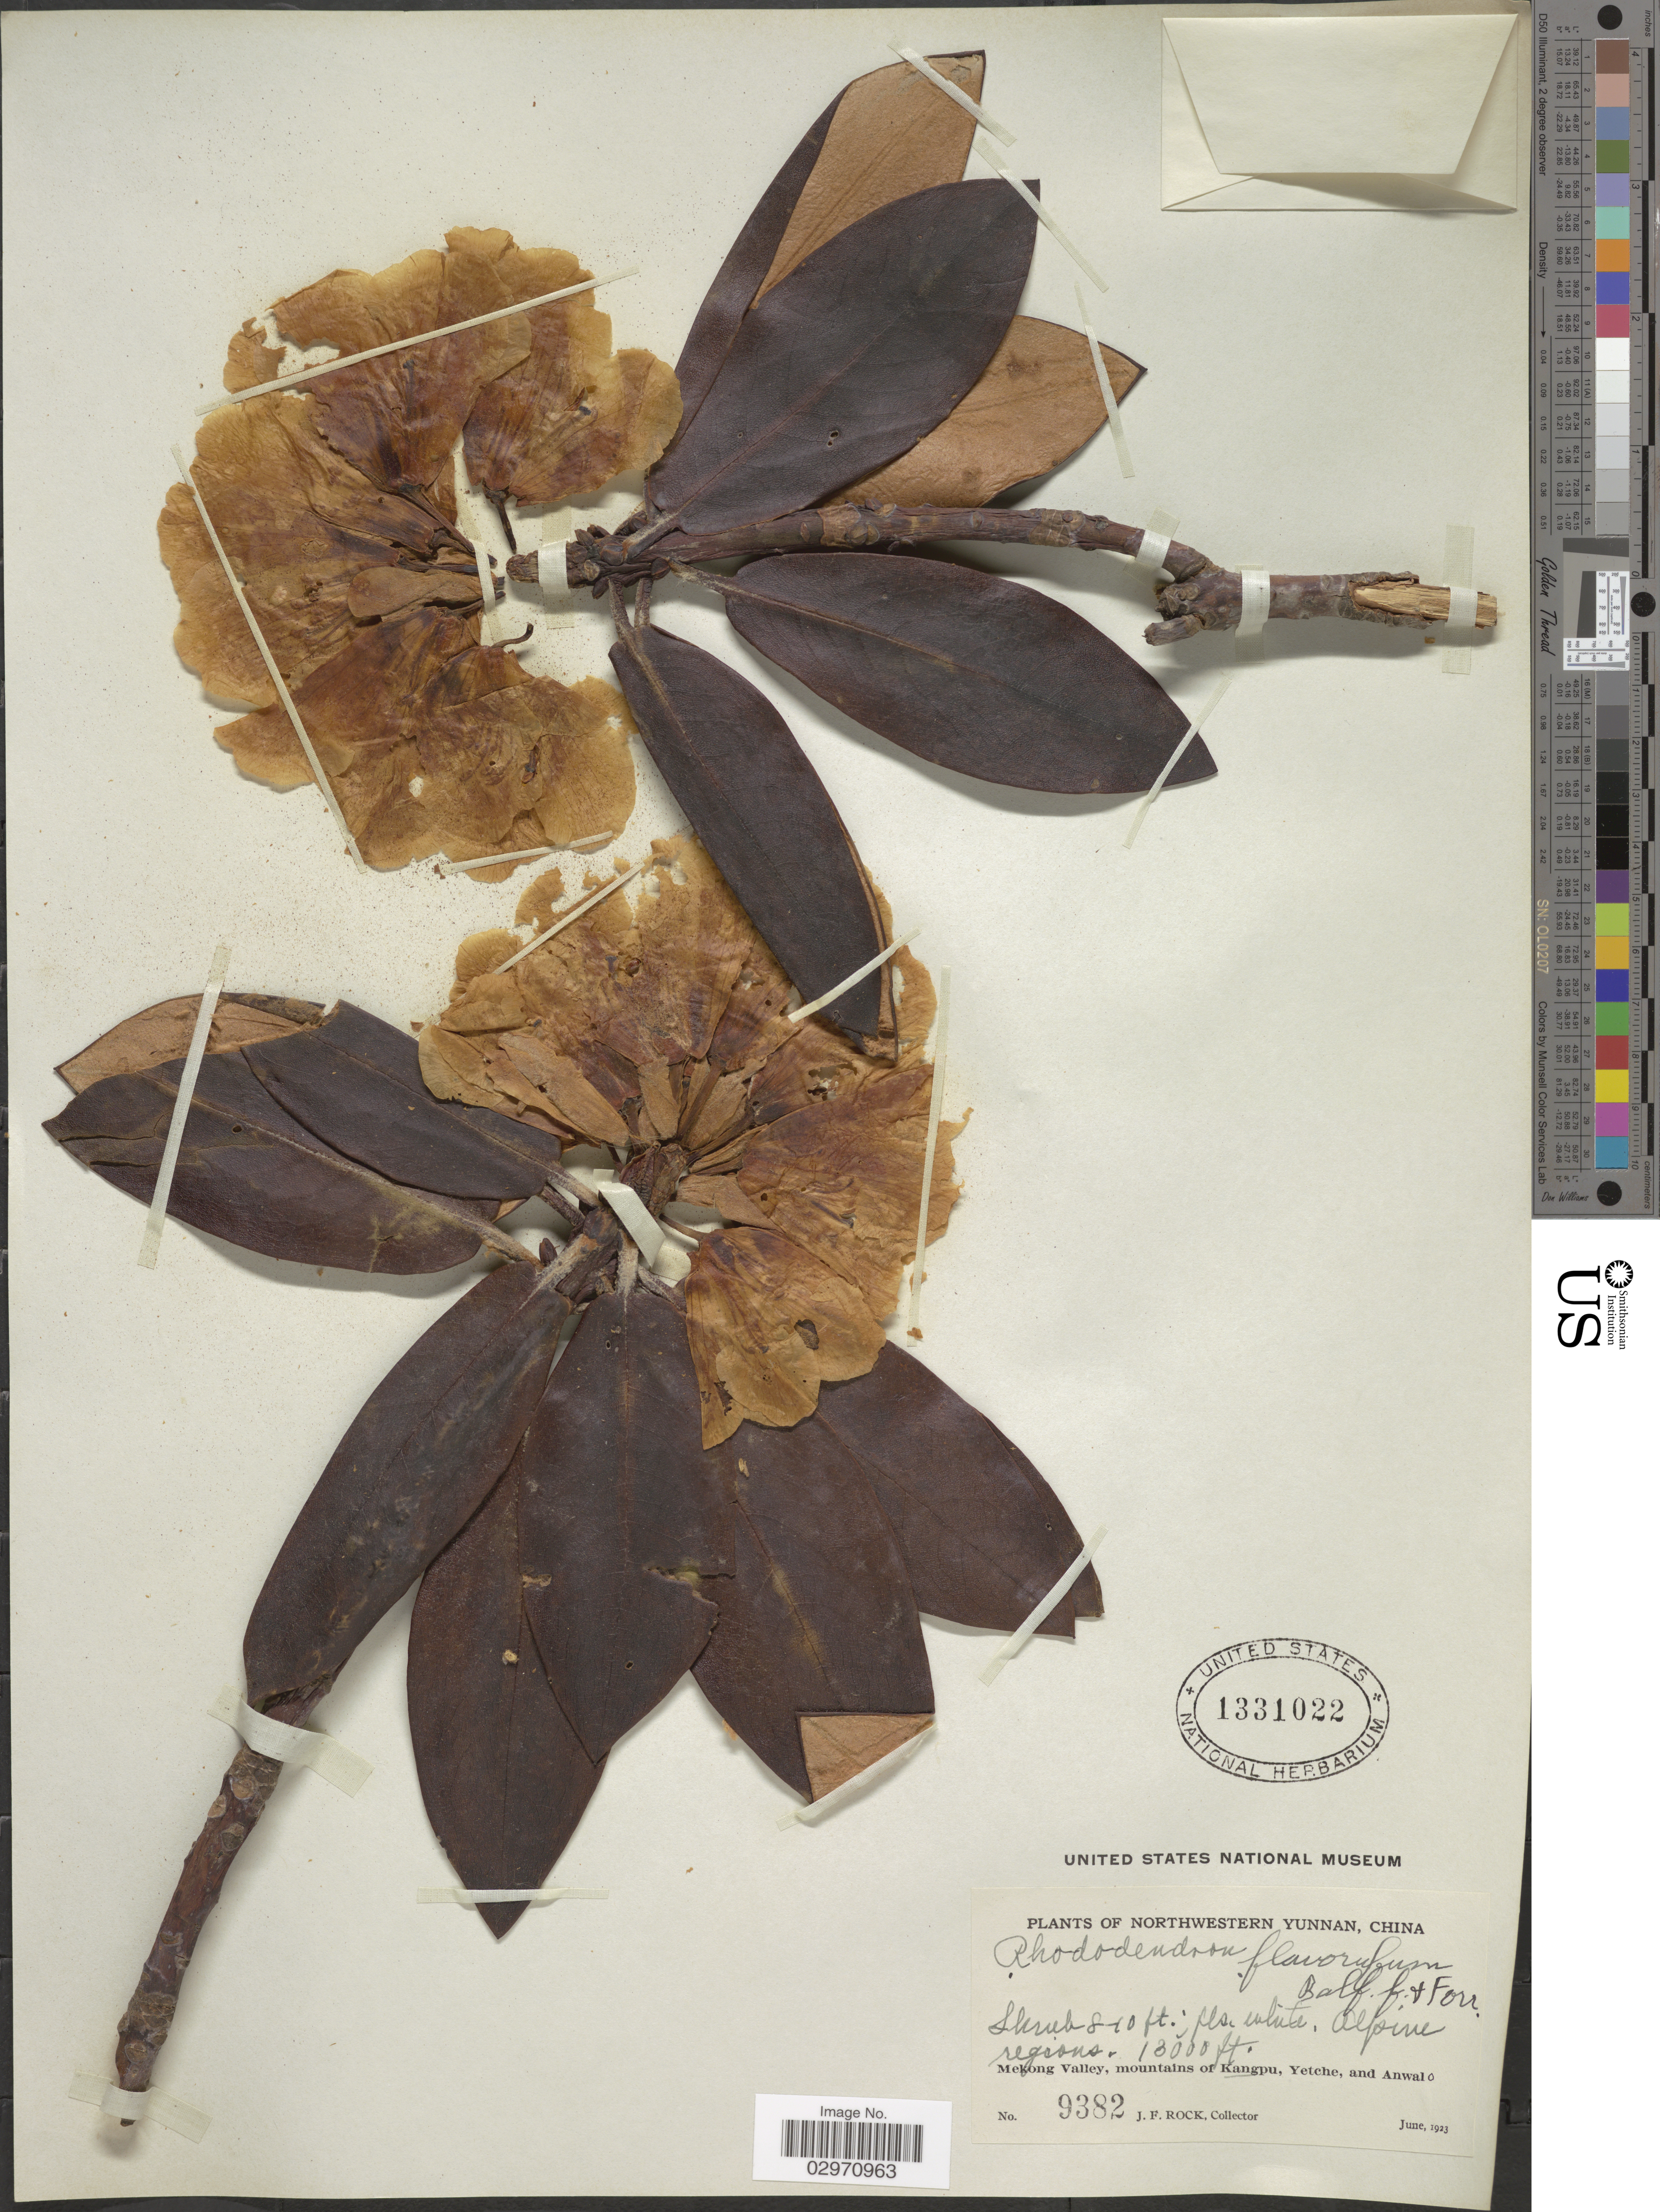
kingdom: Plantae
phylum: Tracheophyta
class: Magnoliopsida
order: Ericales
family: Ericaceae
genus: Rhododendron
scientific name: Rhododendron flavorufum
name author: Balf. f. & Forrest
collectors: J. Rock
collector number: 9382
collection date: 1923-06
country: China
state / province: Yunnan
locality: Northwestern Yunnan. Mekong Valley, mountains of Kangpu, Yetche, and Anwalo. Alpine regions.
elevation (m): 3962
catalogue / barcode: US 1331022